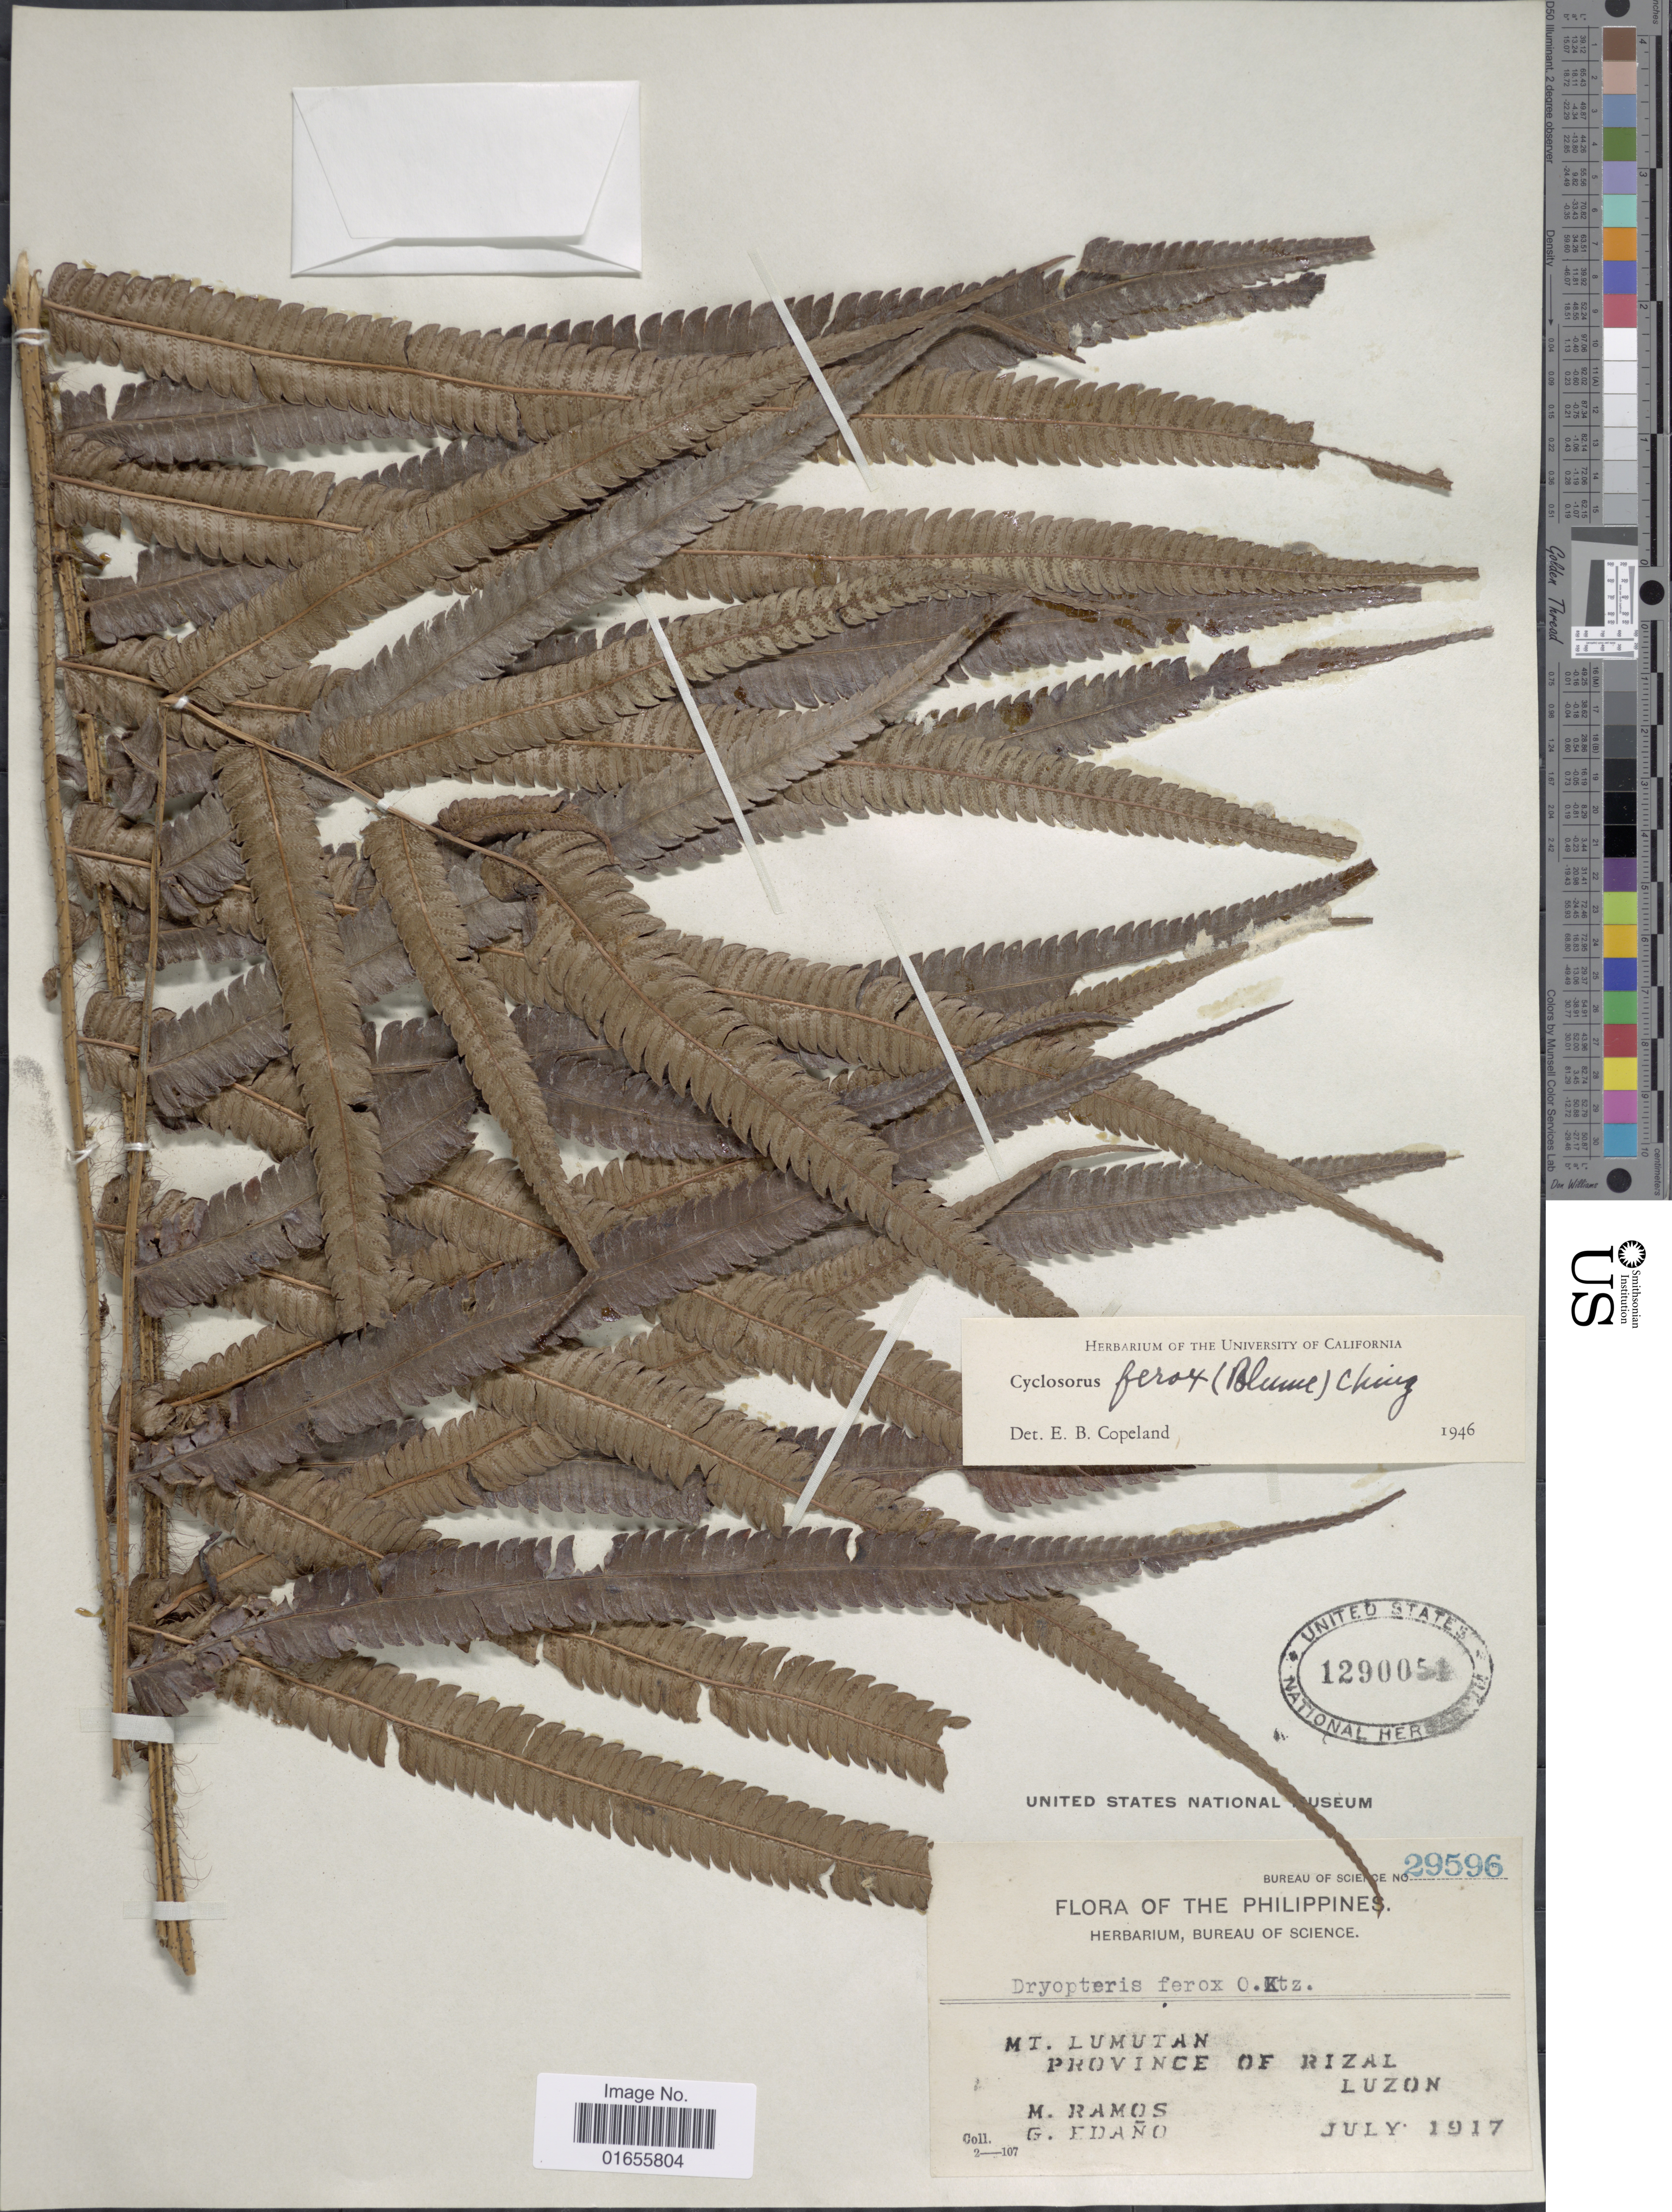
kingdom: Plantae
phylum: Tracheophyta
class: Polypodiopsida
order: Polypodiales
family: Thelypteridaceae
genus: Chingia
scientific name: Chingia ferox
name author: (Blume) Holttum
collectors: M. Ramos & G. Edaño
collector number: Bureau of Science 29596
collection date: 1917-07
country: Philippines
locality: Mt. Lumutan, Province of Rizal Luzon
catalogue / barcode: US 1290051